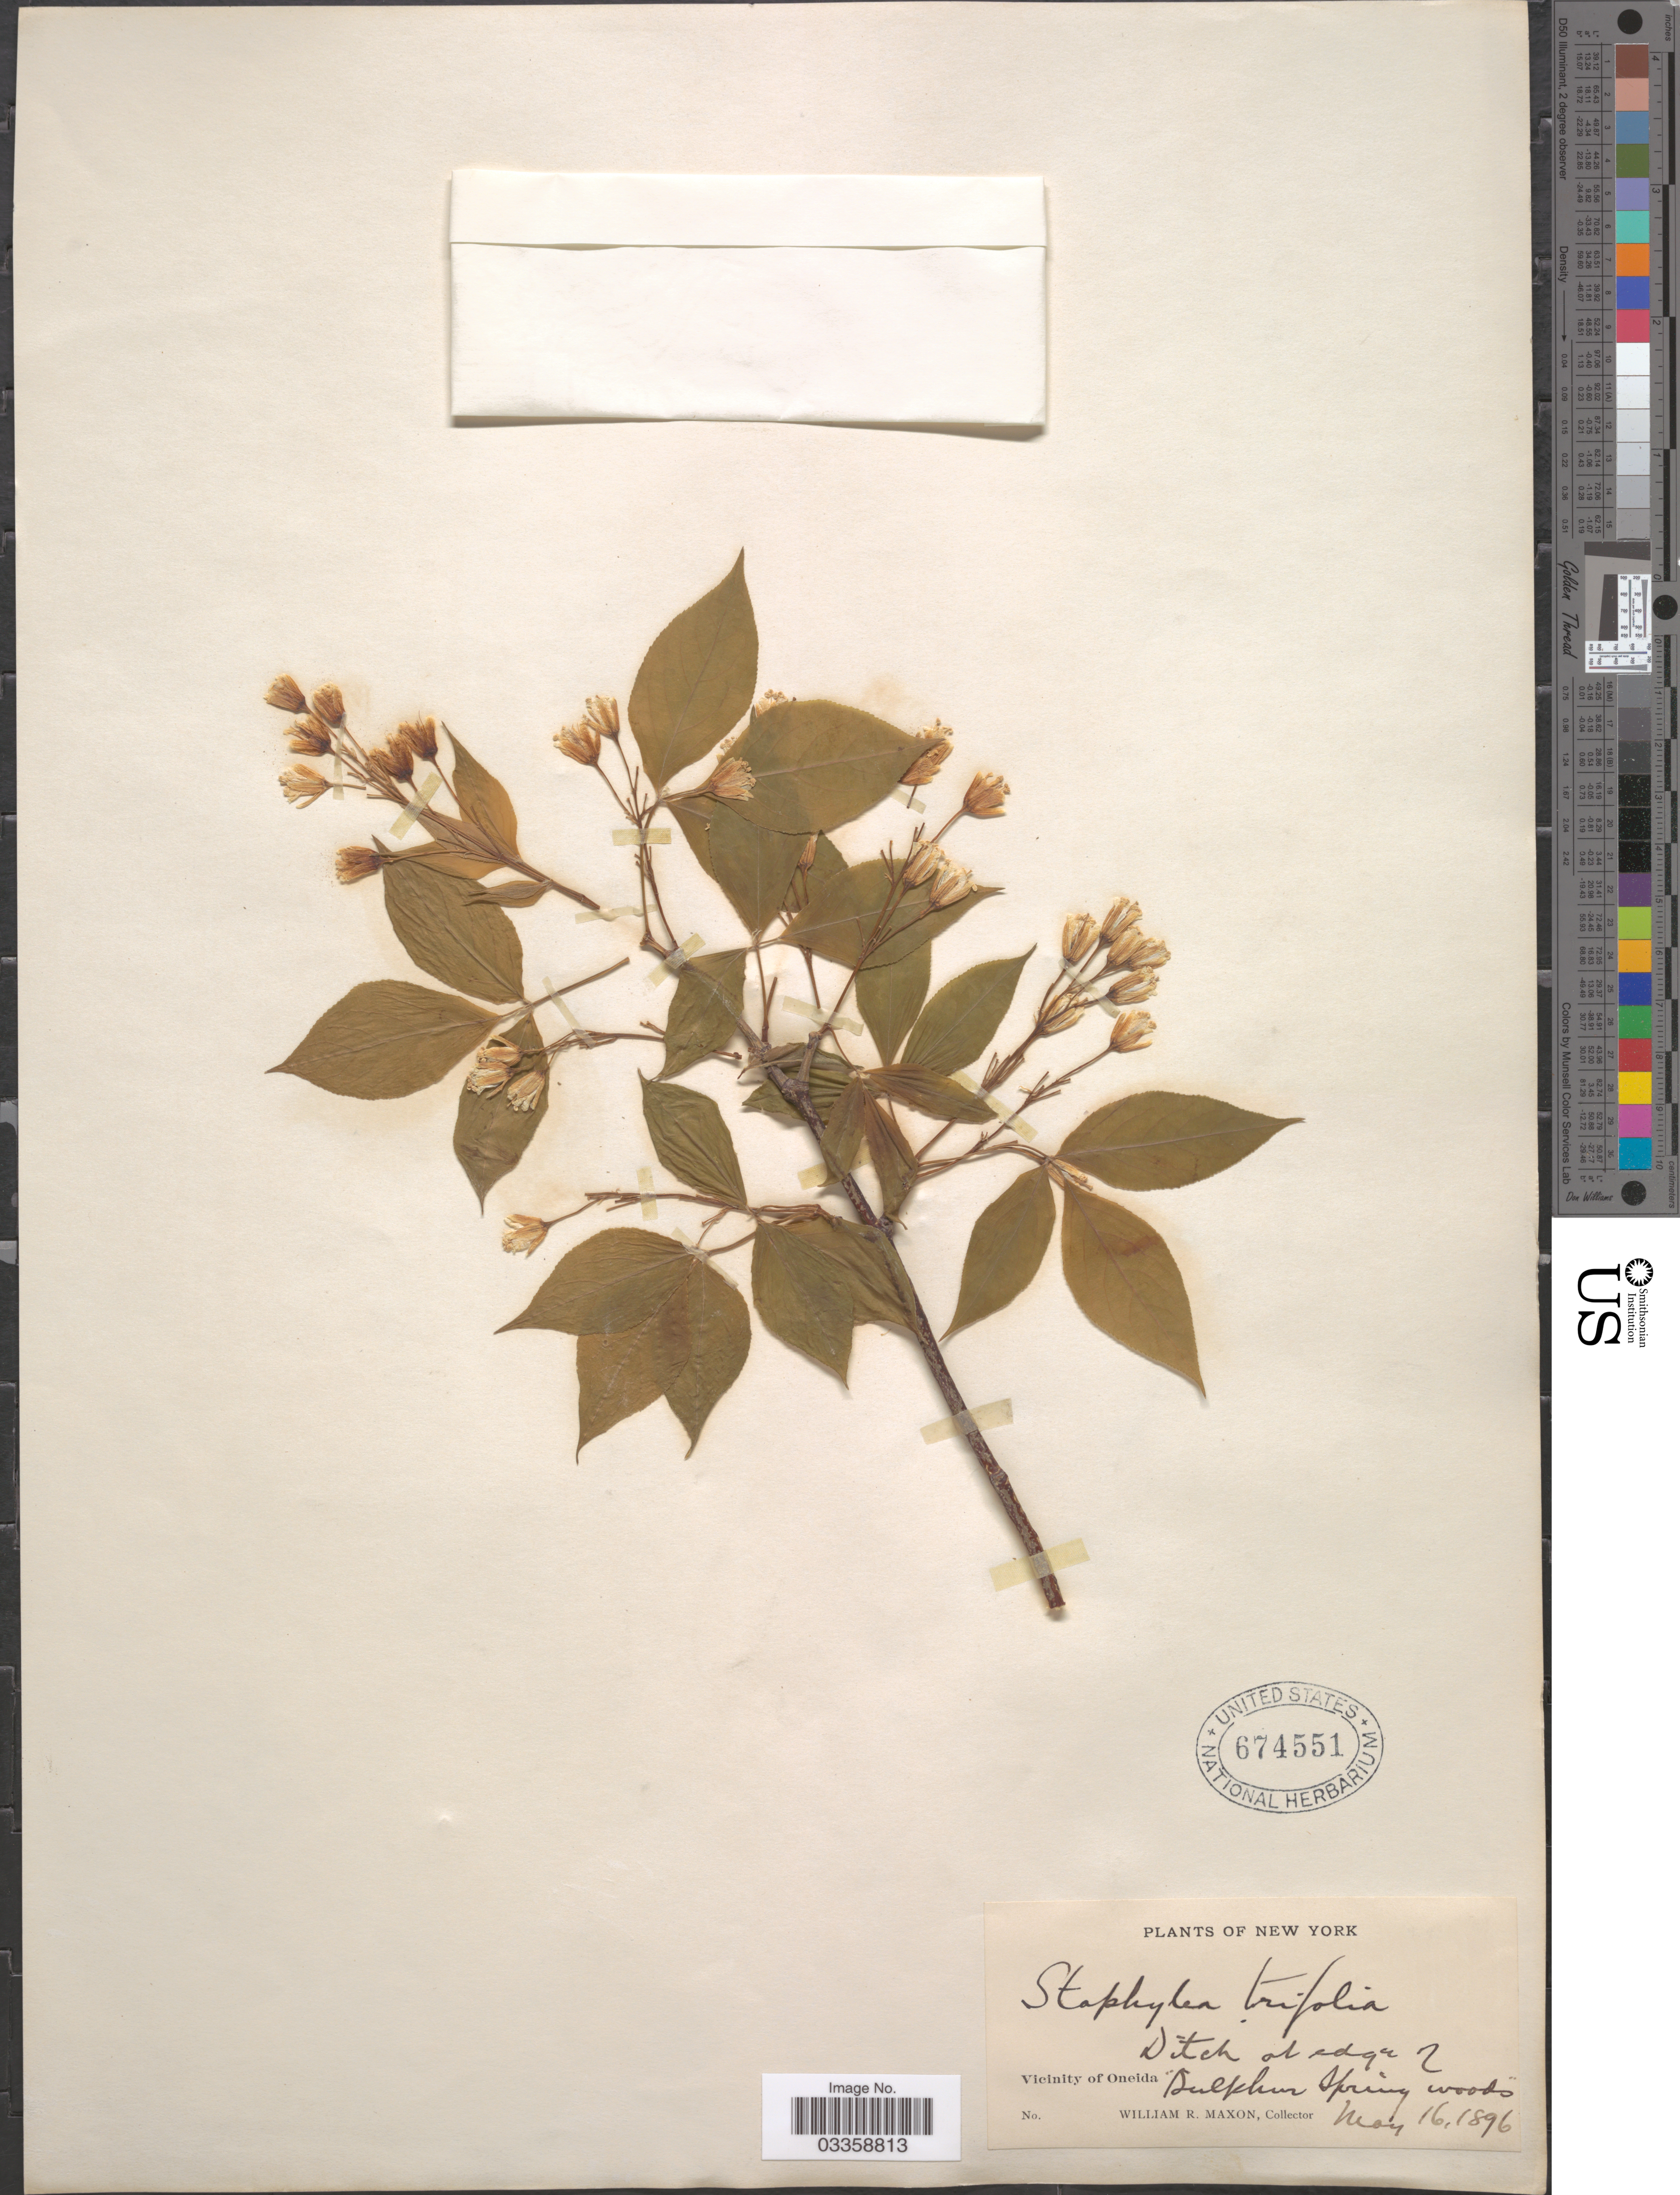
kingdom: Plantae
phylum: Tracheophyta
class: Magnoliopsida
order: Crossosomatales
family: Staphyleaceae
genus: Staphylea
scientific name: Staphylea trifolia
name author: L.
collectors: W. R. Maxon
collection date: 1896-05-16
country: United States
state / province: New York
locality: Ditch at edge of Sulphur Spring woods. Vicinity of Oneida.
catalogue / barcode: US 674551